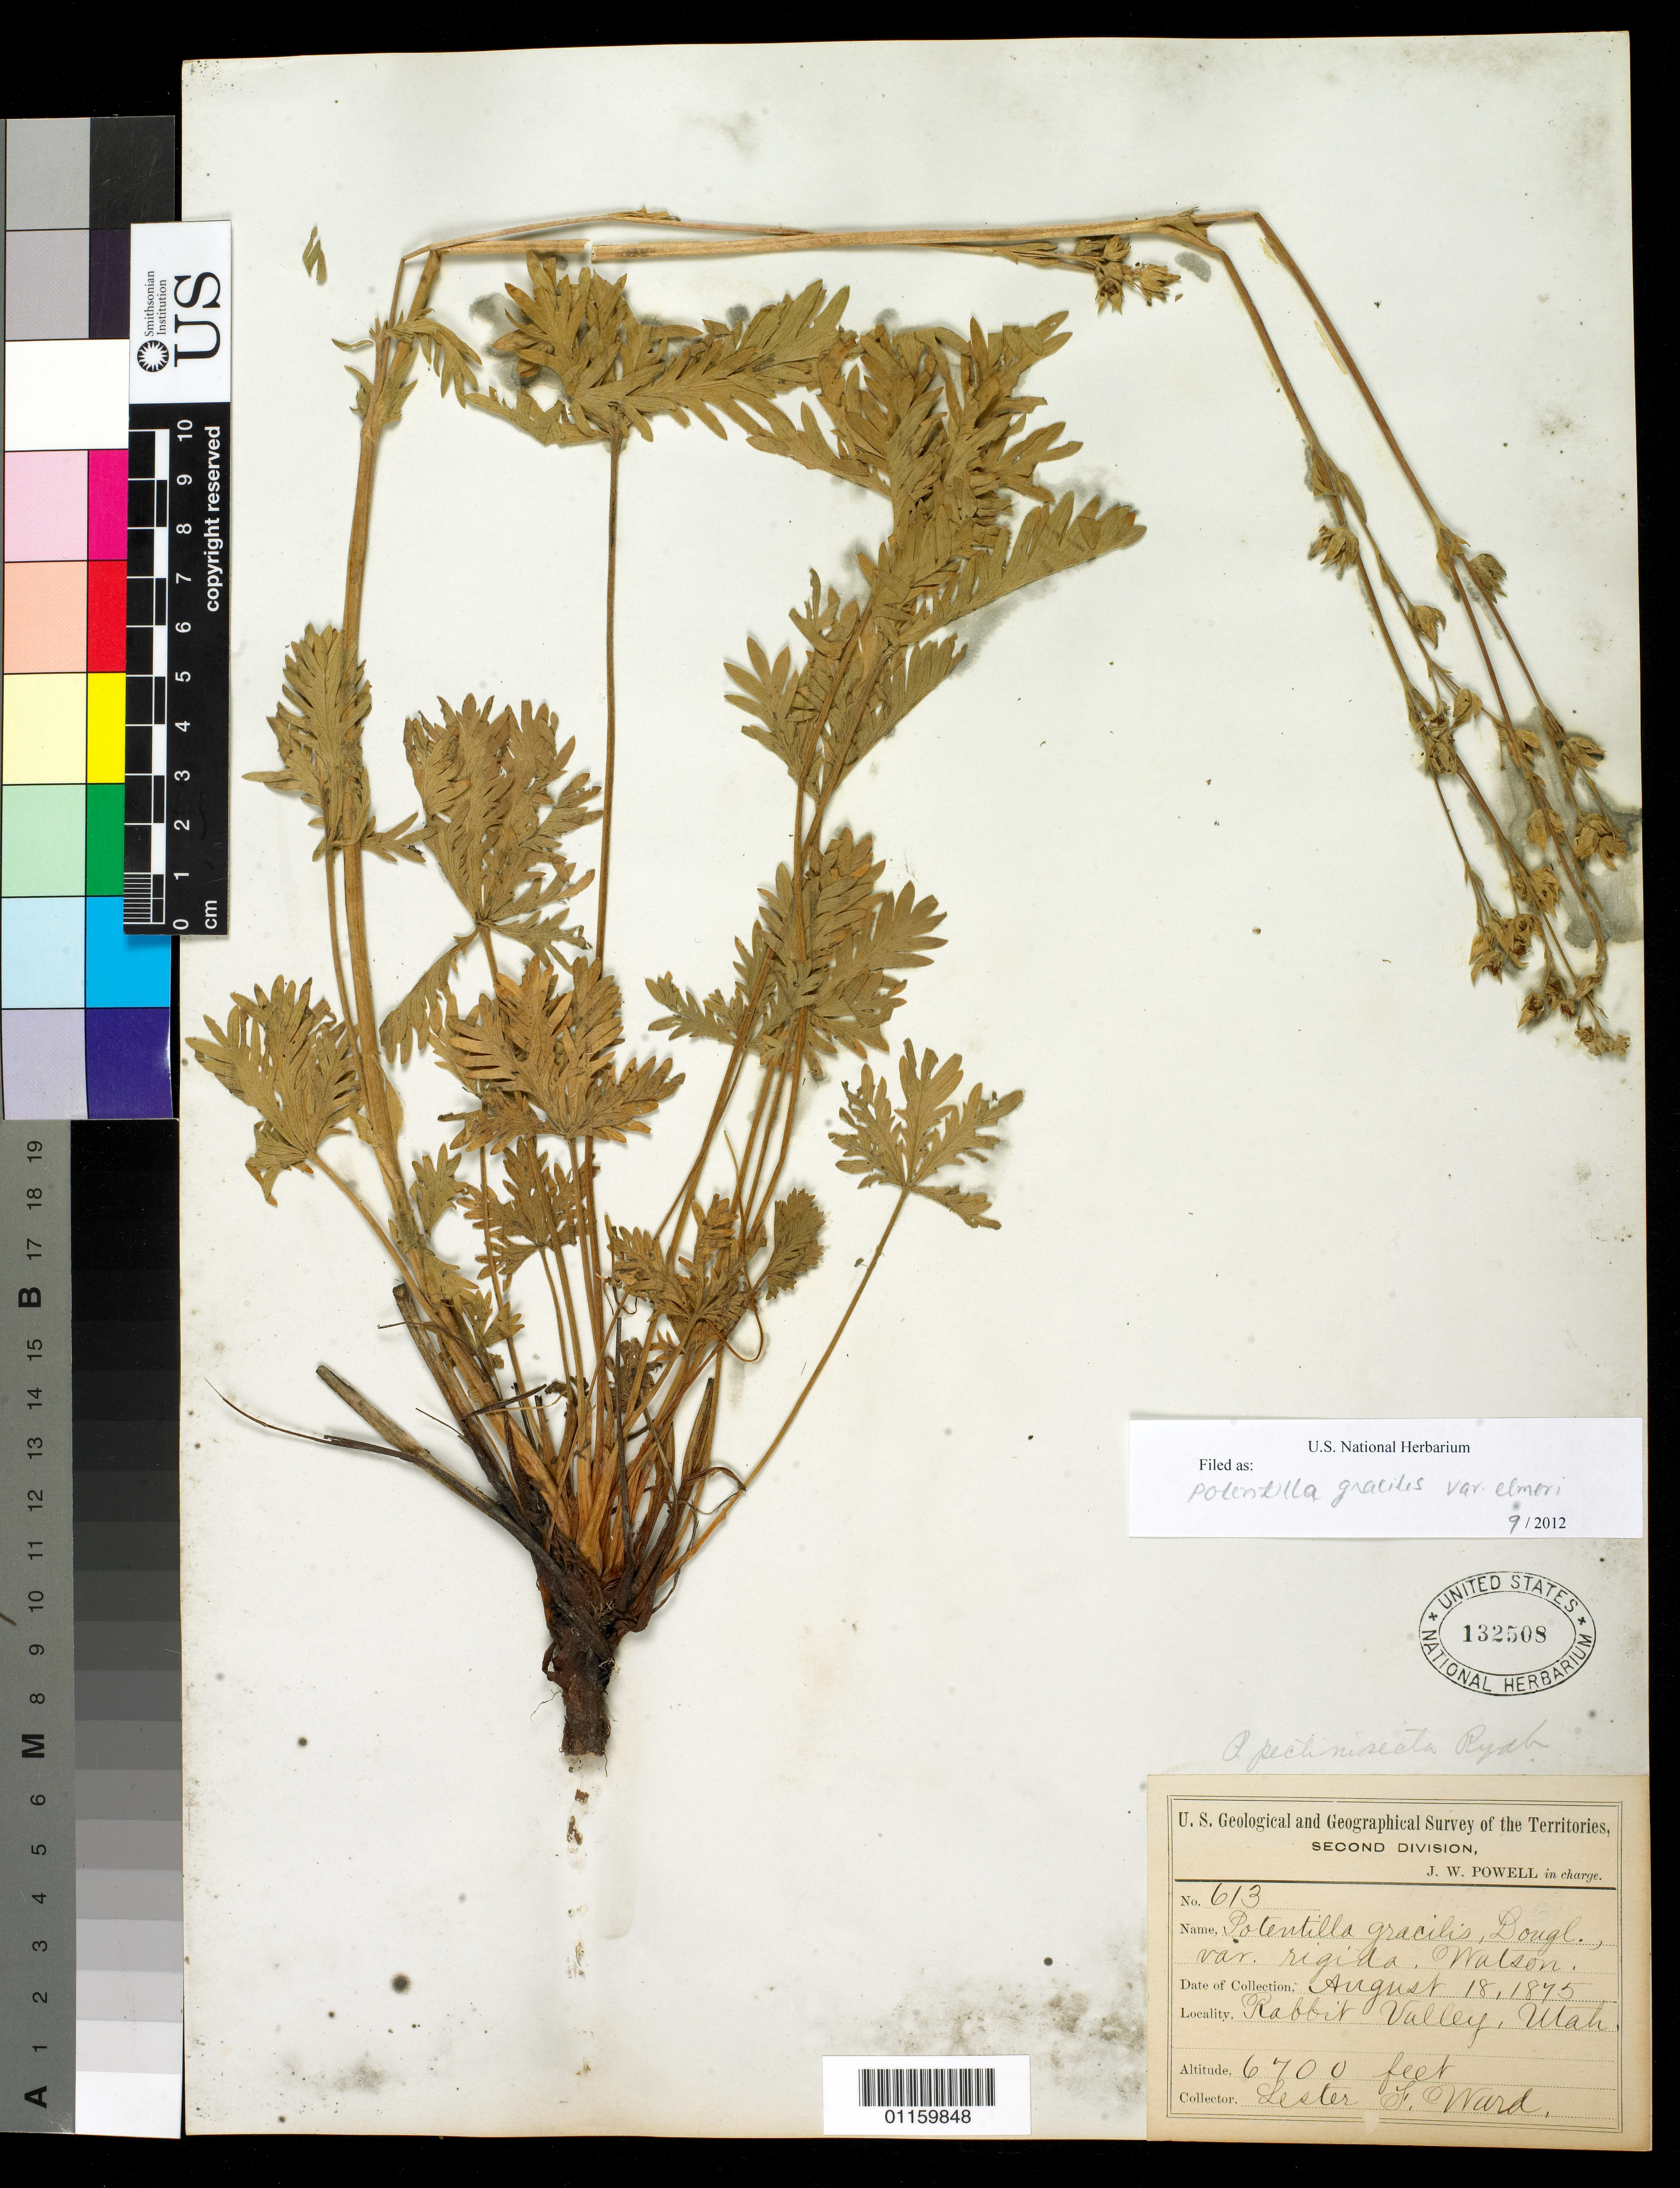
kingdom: Plantae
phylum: Tracheophyta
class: Magnoliopsida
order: Rosales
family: Rosaceae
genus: Potentilla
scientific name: Potentilla gracilis var. elmeri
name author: (Rydb.) Jeps.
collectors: L. F. Ward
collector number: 613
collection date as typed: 18 Aug 1875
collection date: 1875-08-18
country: United States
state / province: Utah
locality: Rabbit Valley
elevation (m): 2042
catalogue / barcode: US 132508